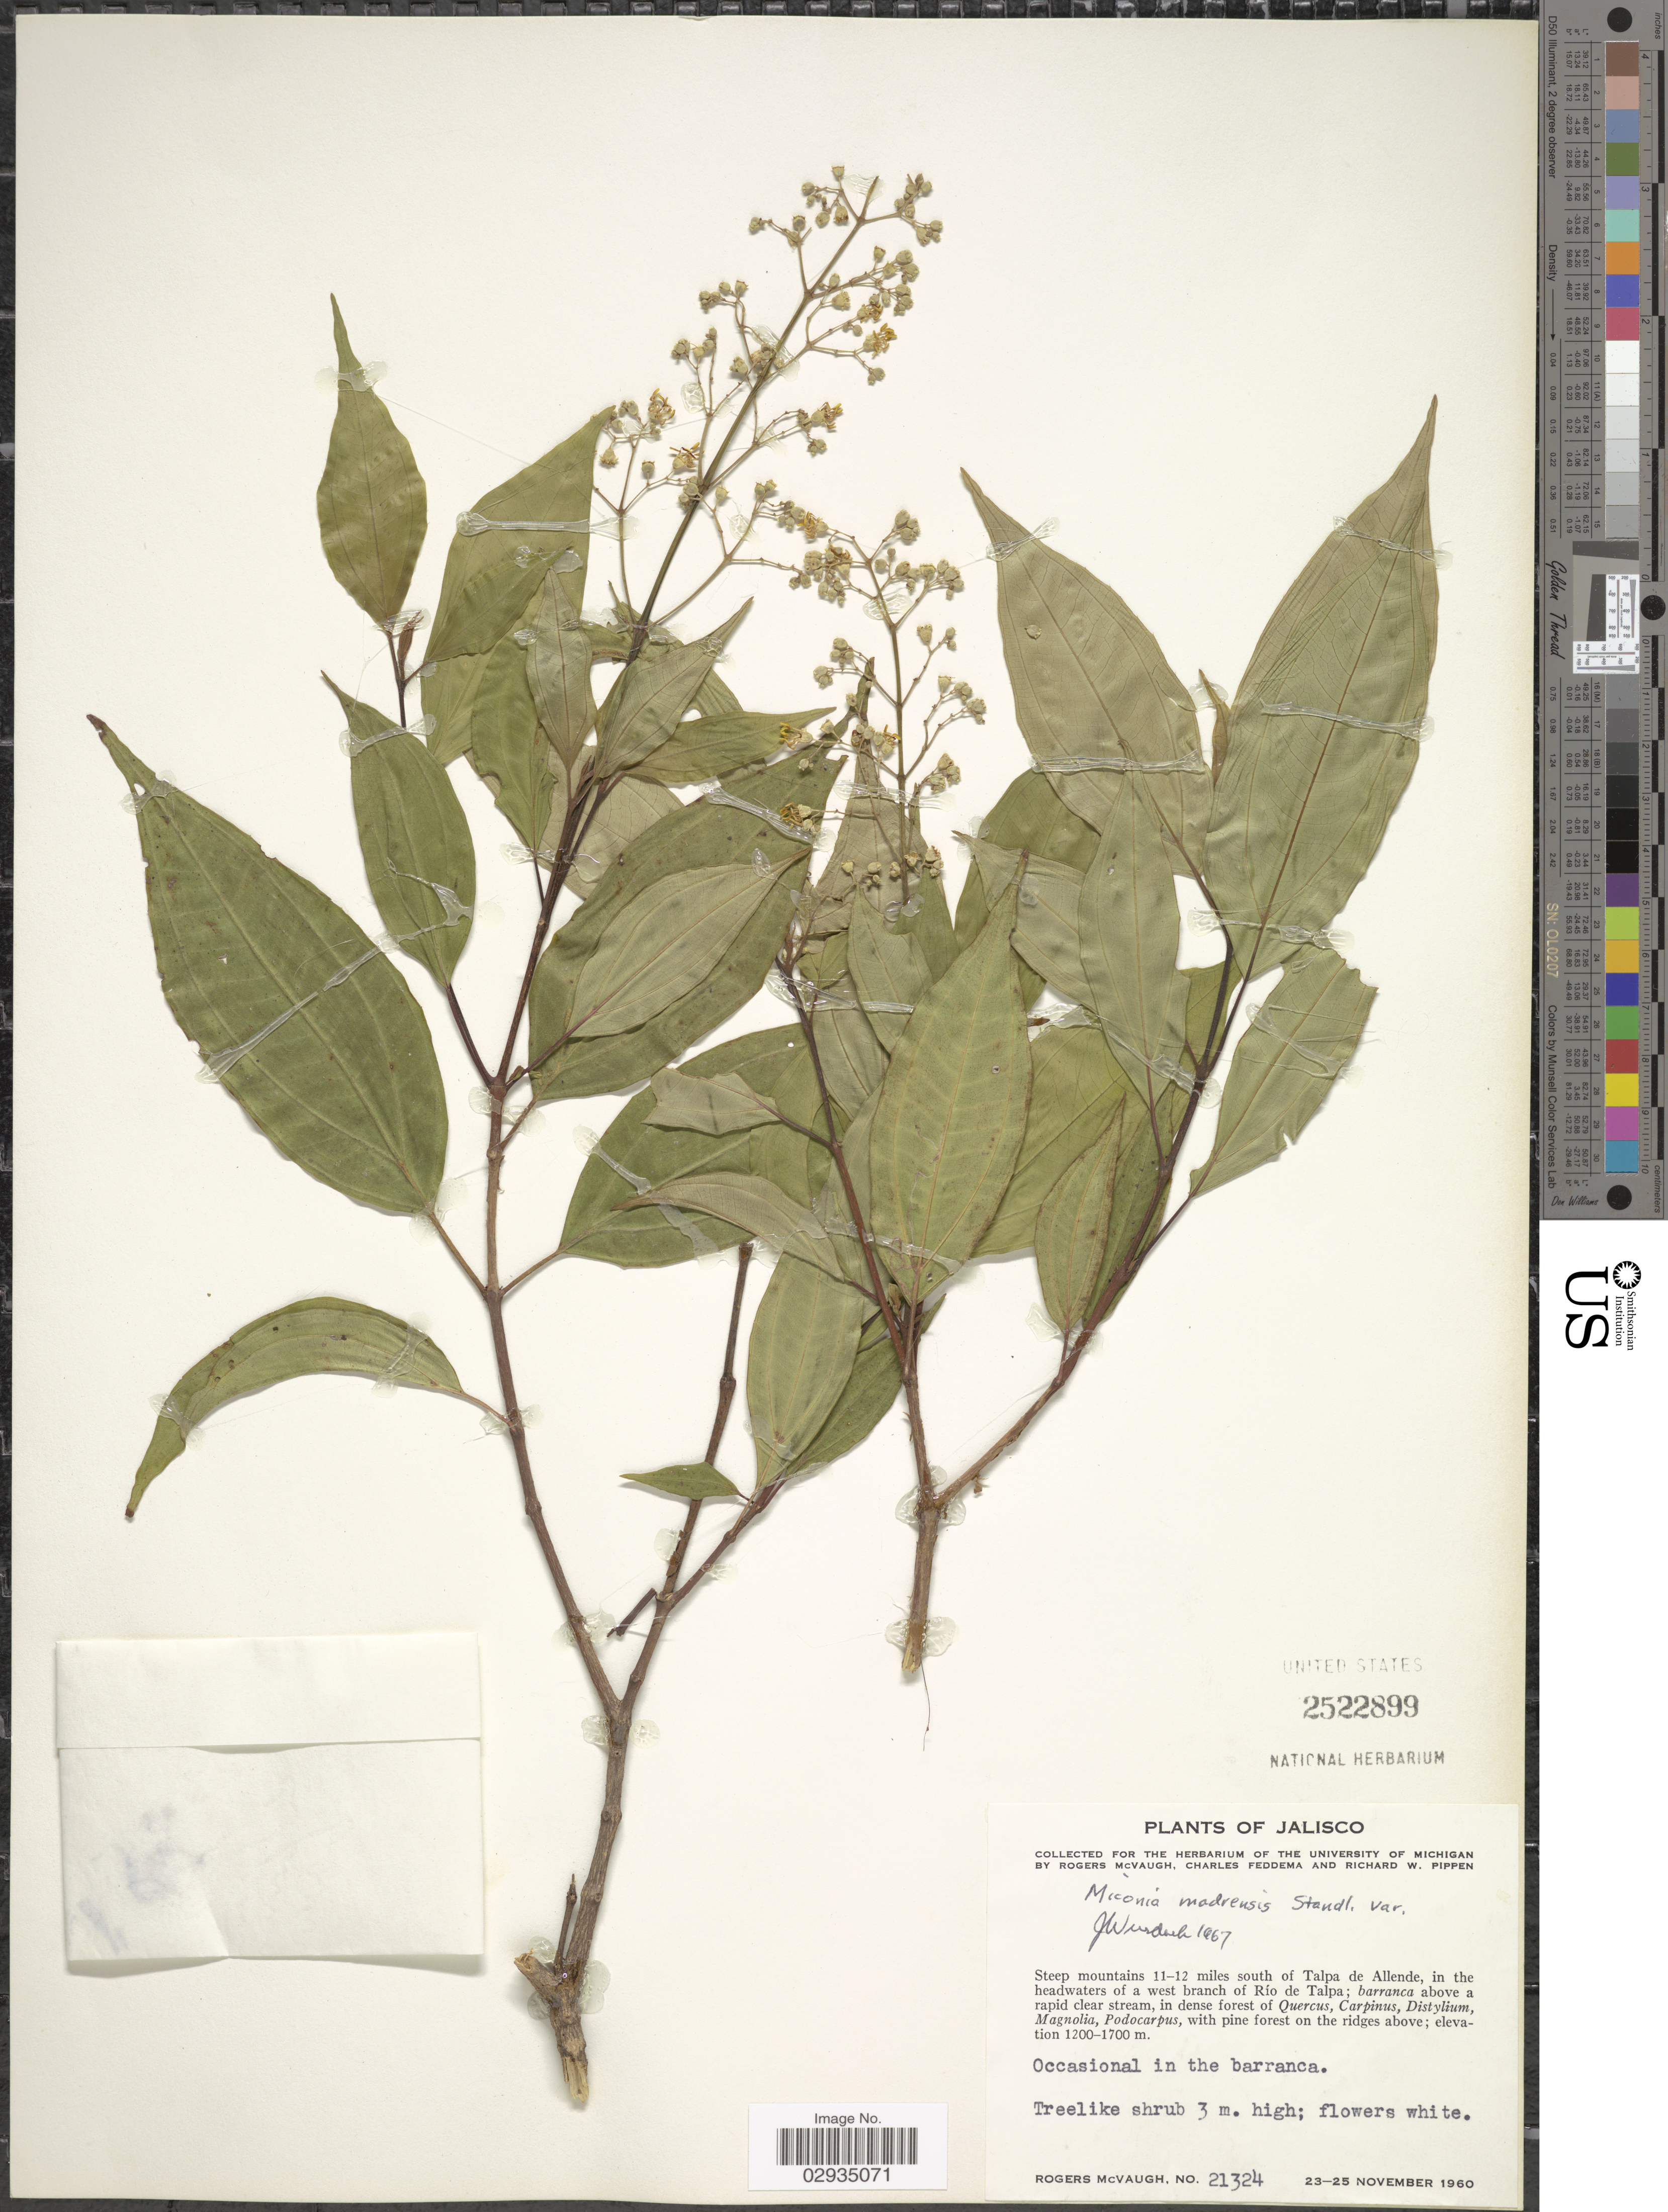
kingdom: Plantae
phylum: Tracheophyta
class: Magnoliopsida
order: Myrtales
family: Melastomataceae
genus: Miconia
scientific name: Miconia madrensis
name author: Standl.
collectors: R. McVaugh, C. Feddema & R. W. Pippen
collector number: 21324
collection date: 1960-11-23/1960-11-25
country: Mexico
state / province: Jalisco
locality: Steep mountains 11-12 miles south of Talpa de Allende, in the headwaters of a west branch of Río de Talpa; barranca above a rapid clear stream. Occasional in the barranca.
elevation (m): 1200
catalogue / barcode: US 2522899